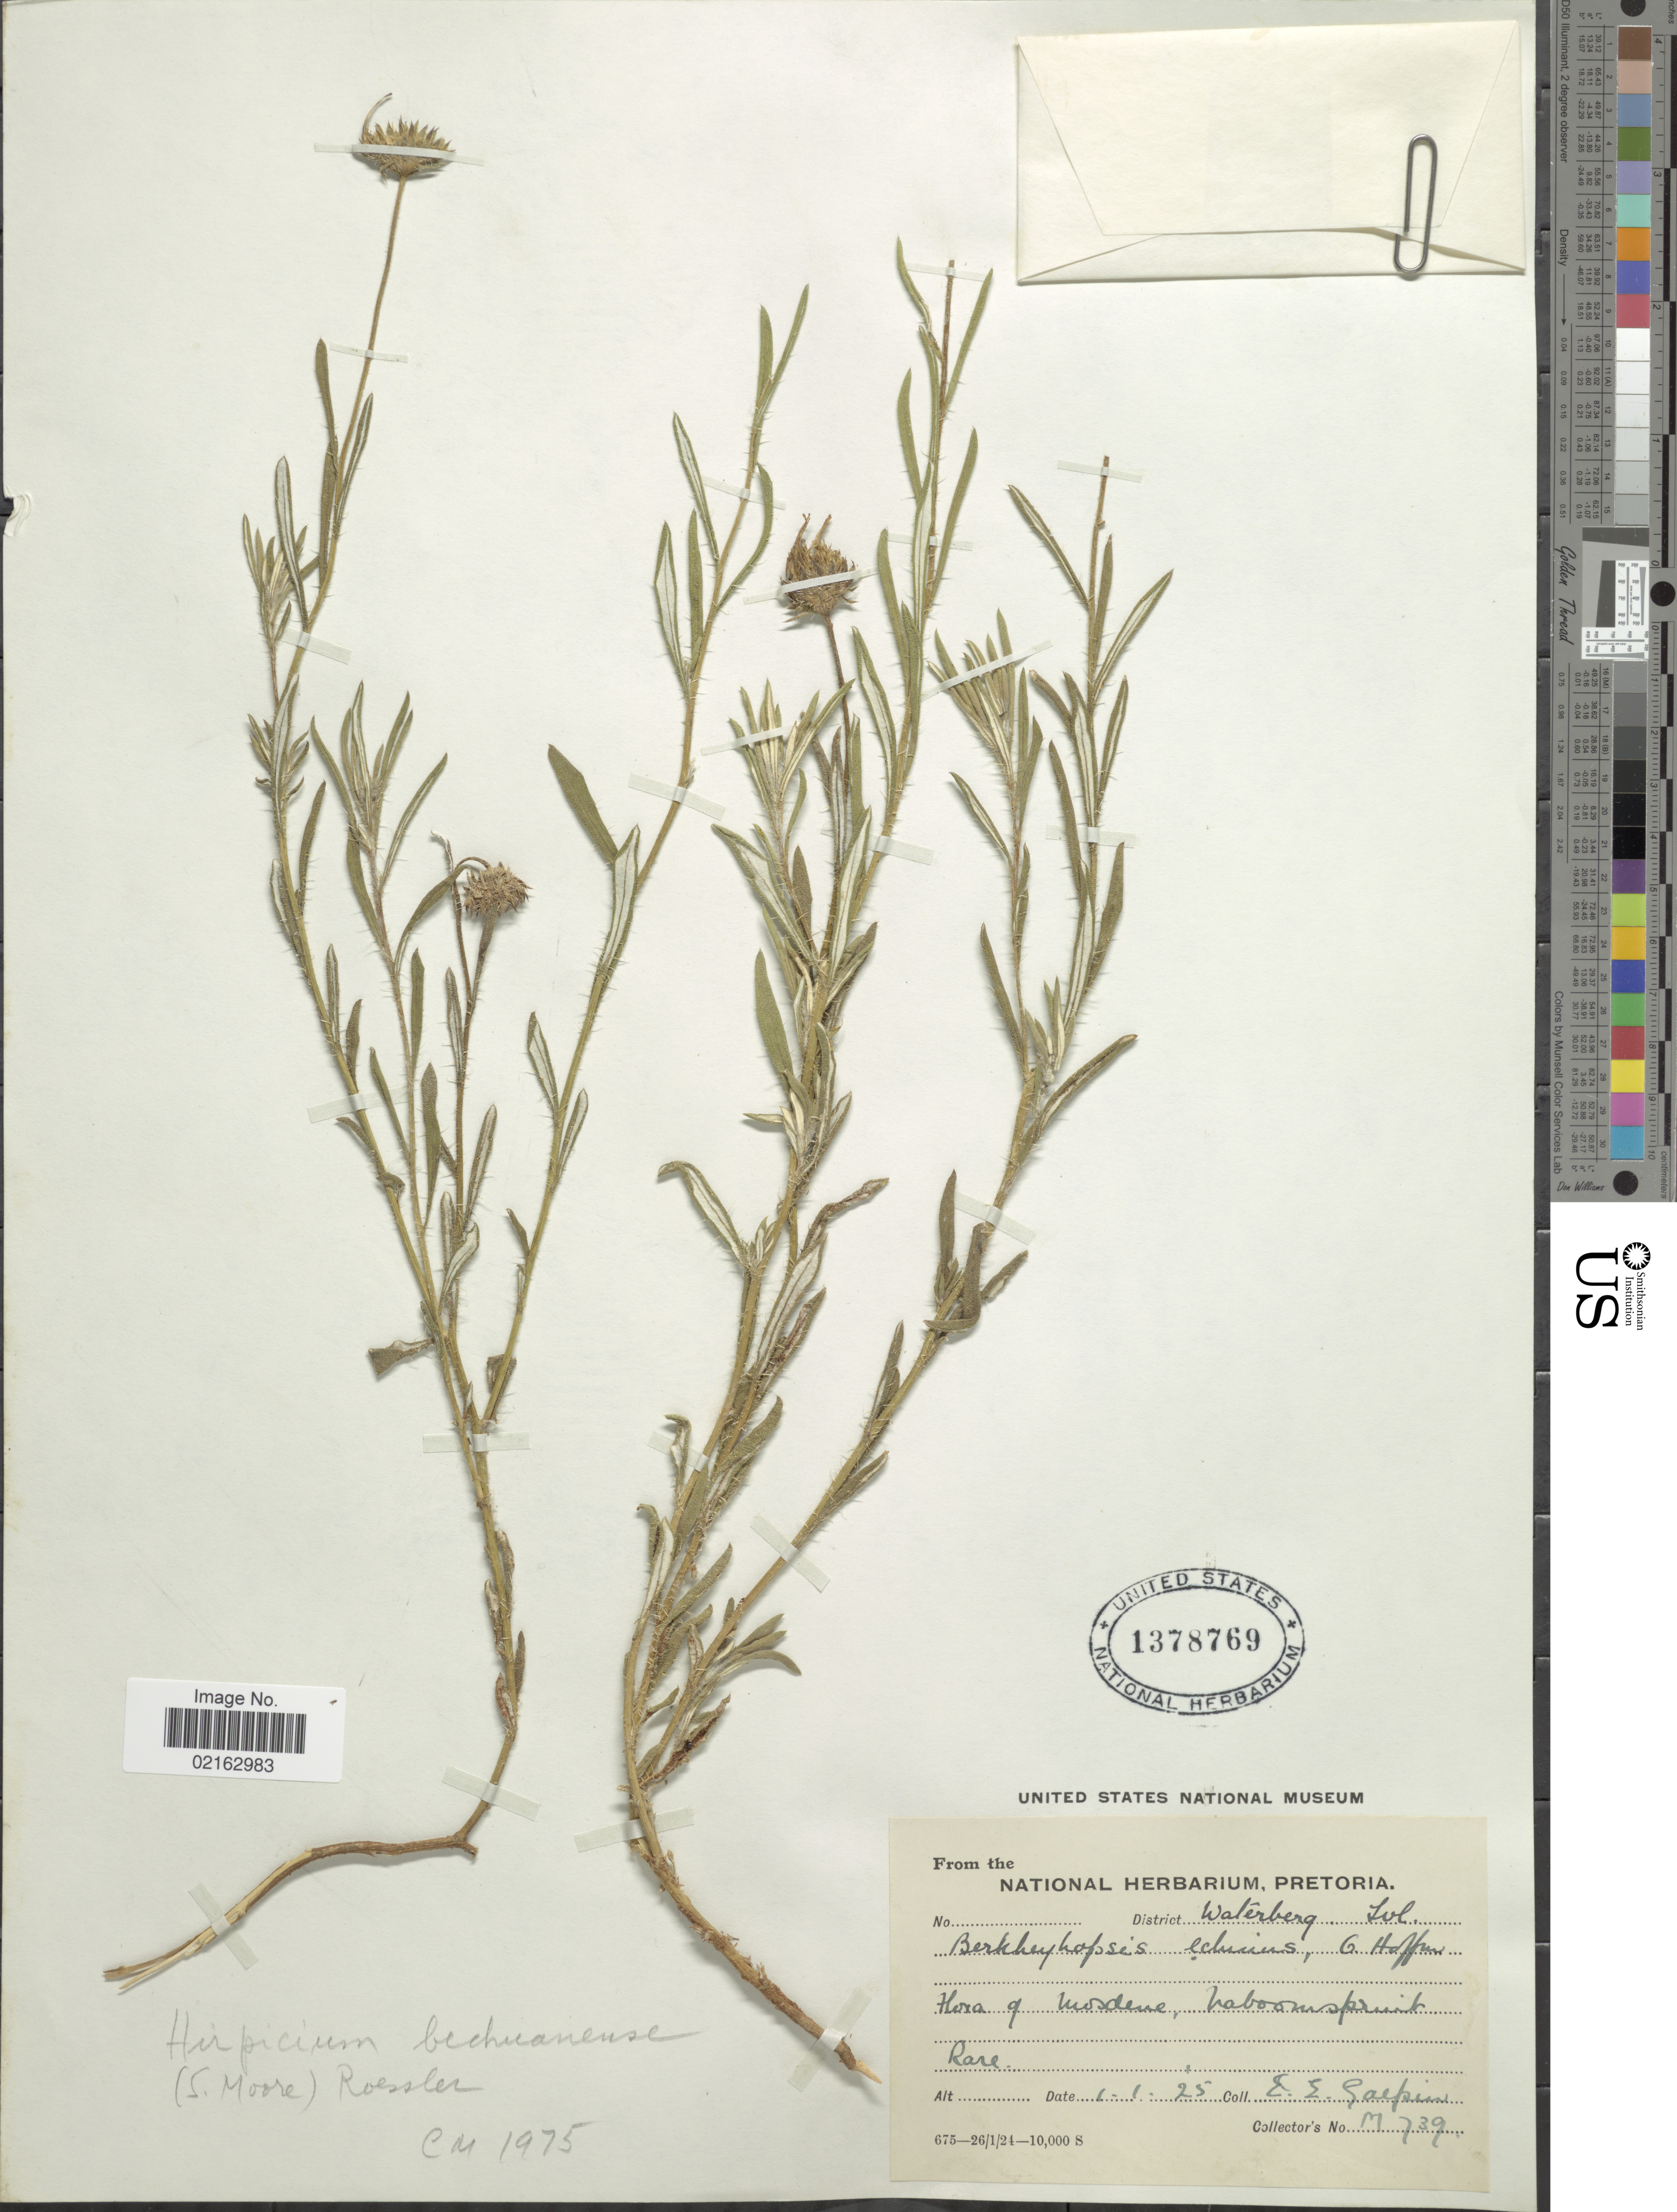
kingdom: Plantae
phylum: Tracheophyta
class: Magnoliopsida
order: Asterales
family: Asteraceae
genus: Hirpicium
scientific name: Hirpicium bechuanense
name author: (S. Moore) Roessler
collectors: E. Galpin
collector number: M 739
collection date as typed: Transcribed d/m/y: 1/1/25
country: South Africa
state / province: Limpopo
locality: District Waterberg Sol.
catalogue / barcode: US 1378769